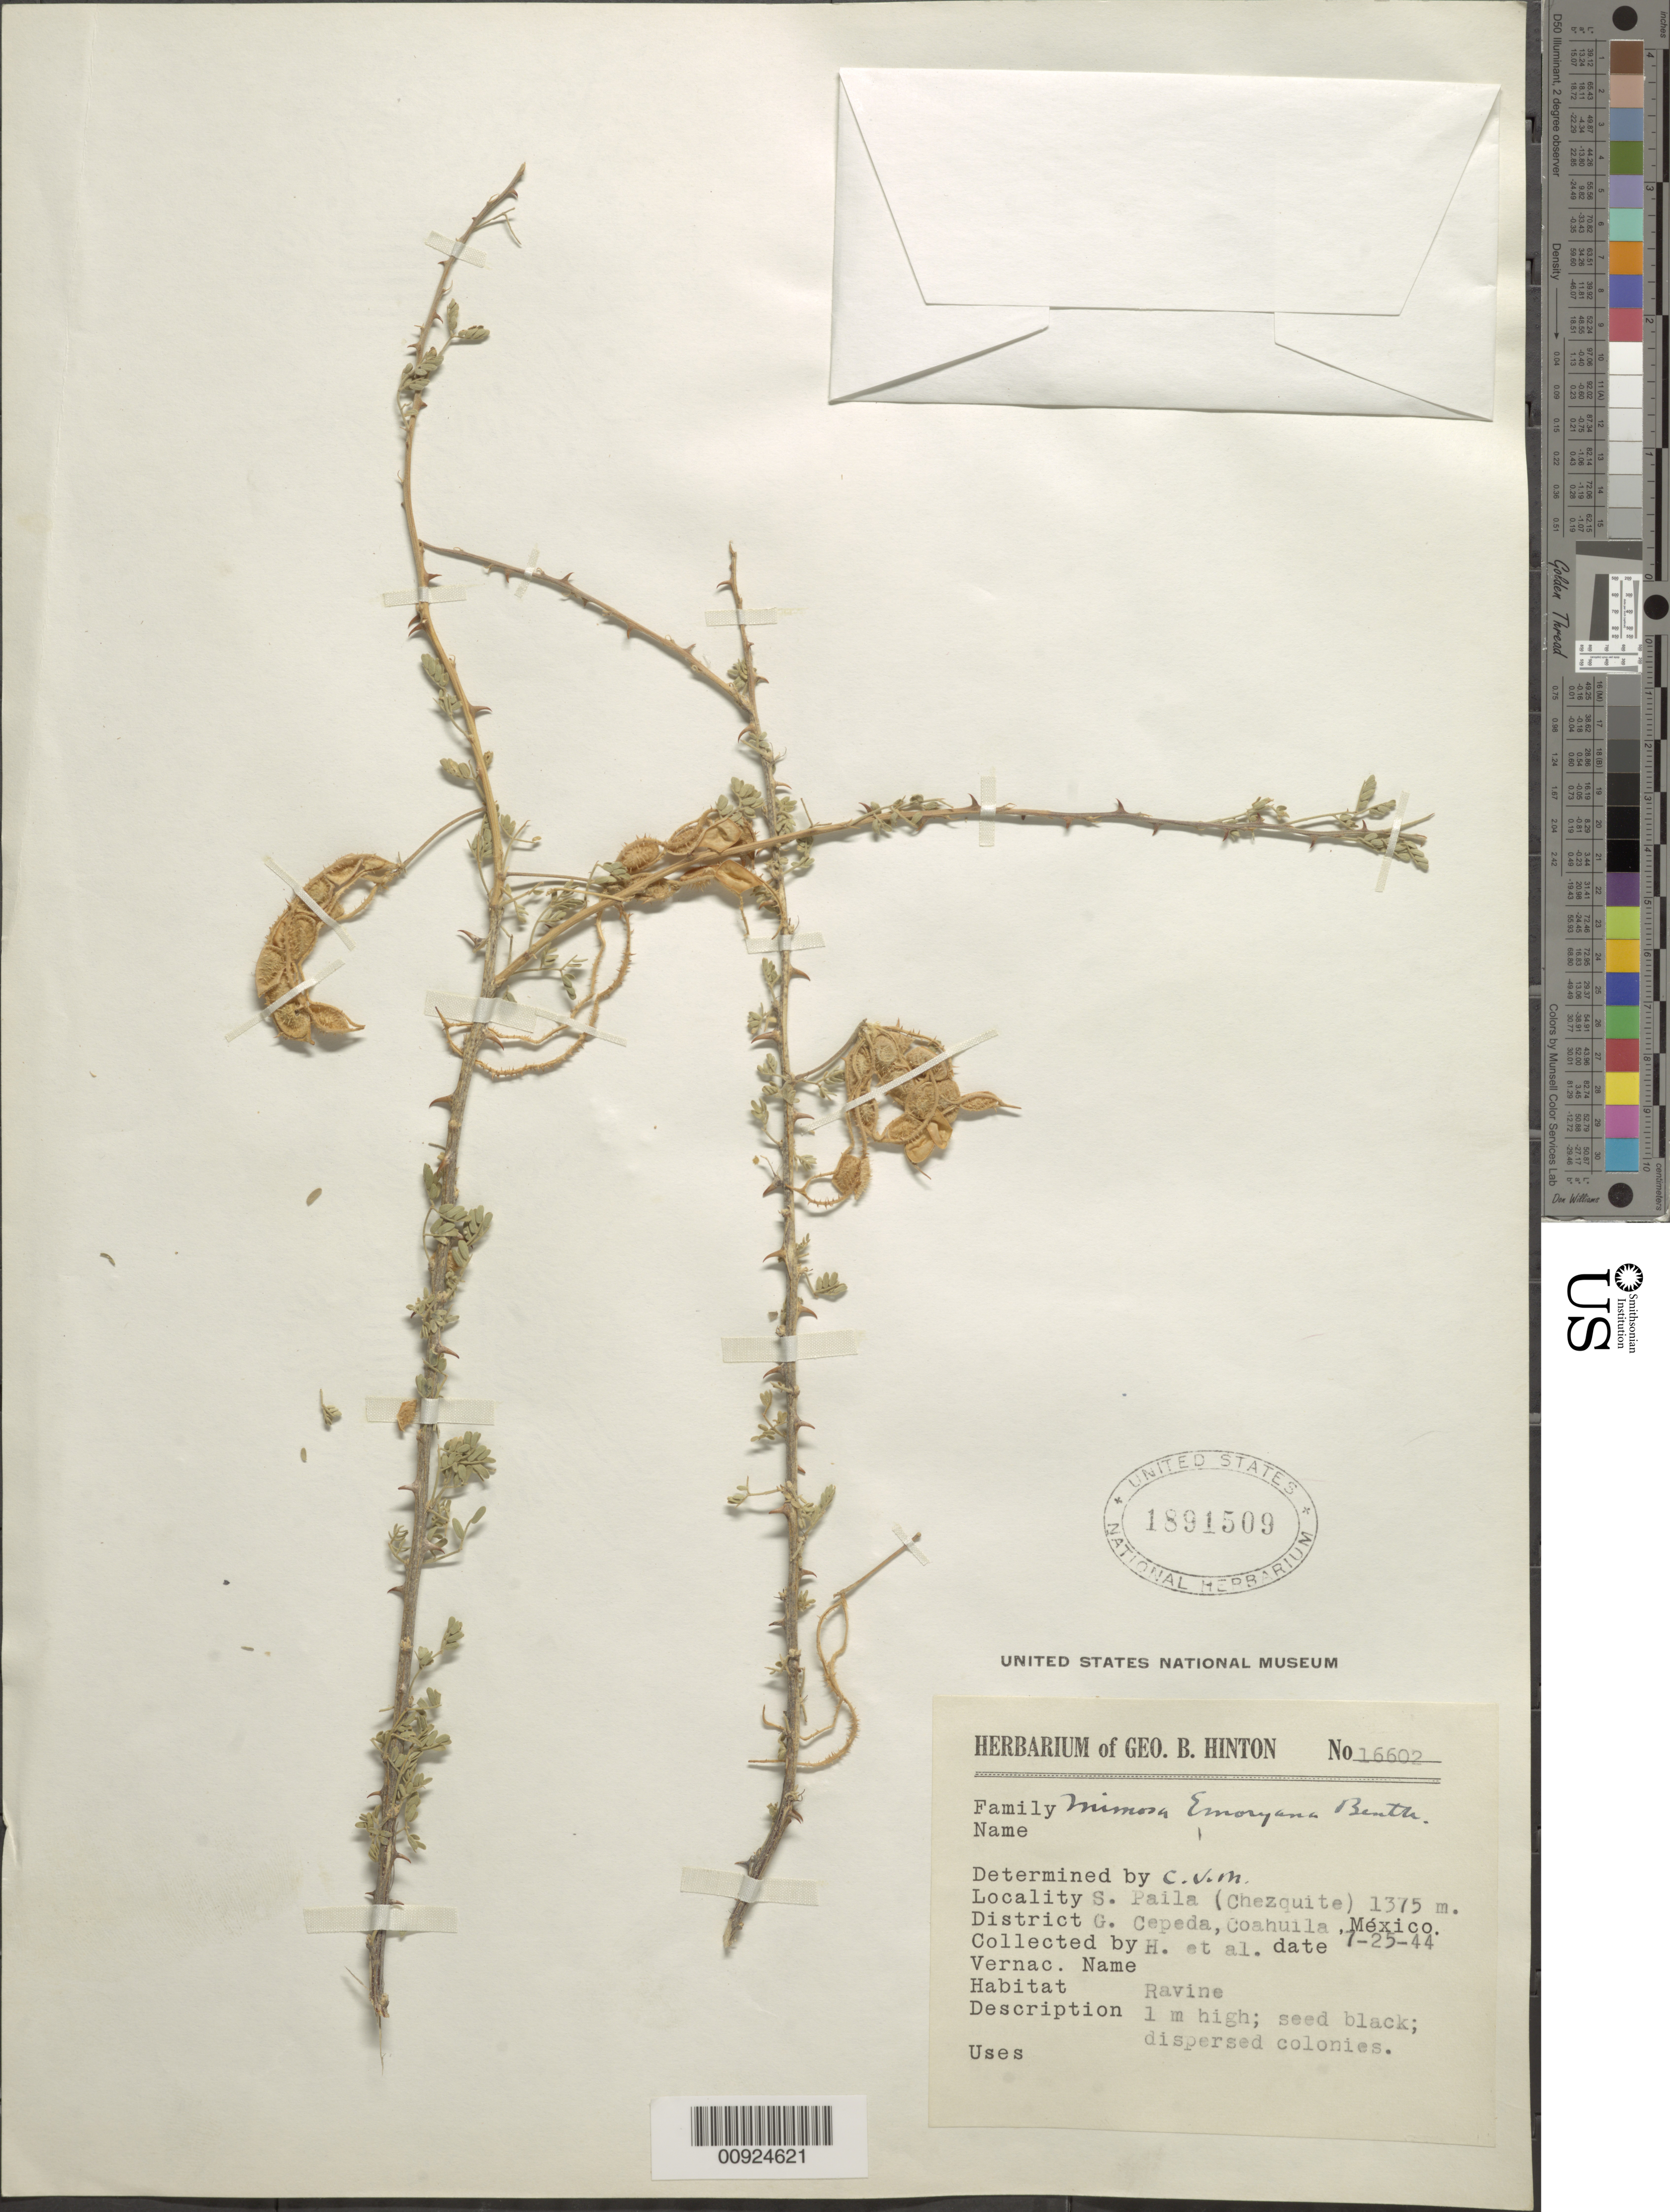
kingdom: Plantae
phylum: Tracheophyta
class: Magnoliopsida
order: Fabales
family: Fabaceae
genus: Mimosa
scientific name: Mimosa emoryana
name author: Benth.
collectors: G. B. Hinton & et al.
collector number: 16602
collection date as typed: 25 Jul 1944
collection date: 1944-07-25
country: Mexico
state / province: Coahuila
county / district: General Cepeda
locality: S. Paila (Chezquite), District General Cepeda, Coahuila.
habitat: Ravine.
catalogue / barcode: US 1891509